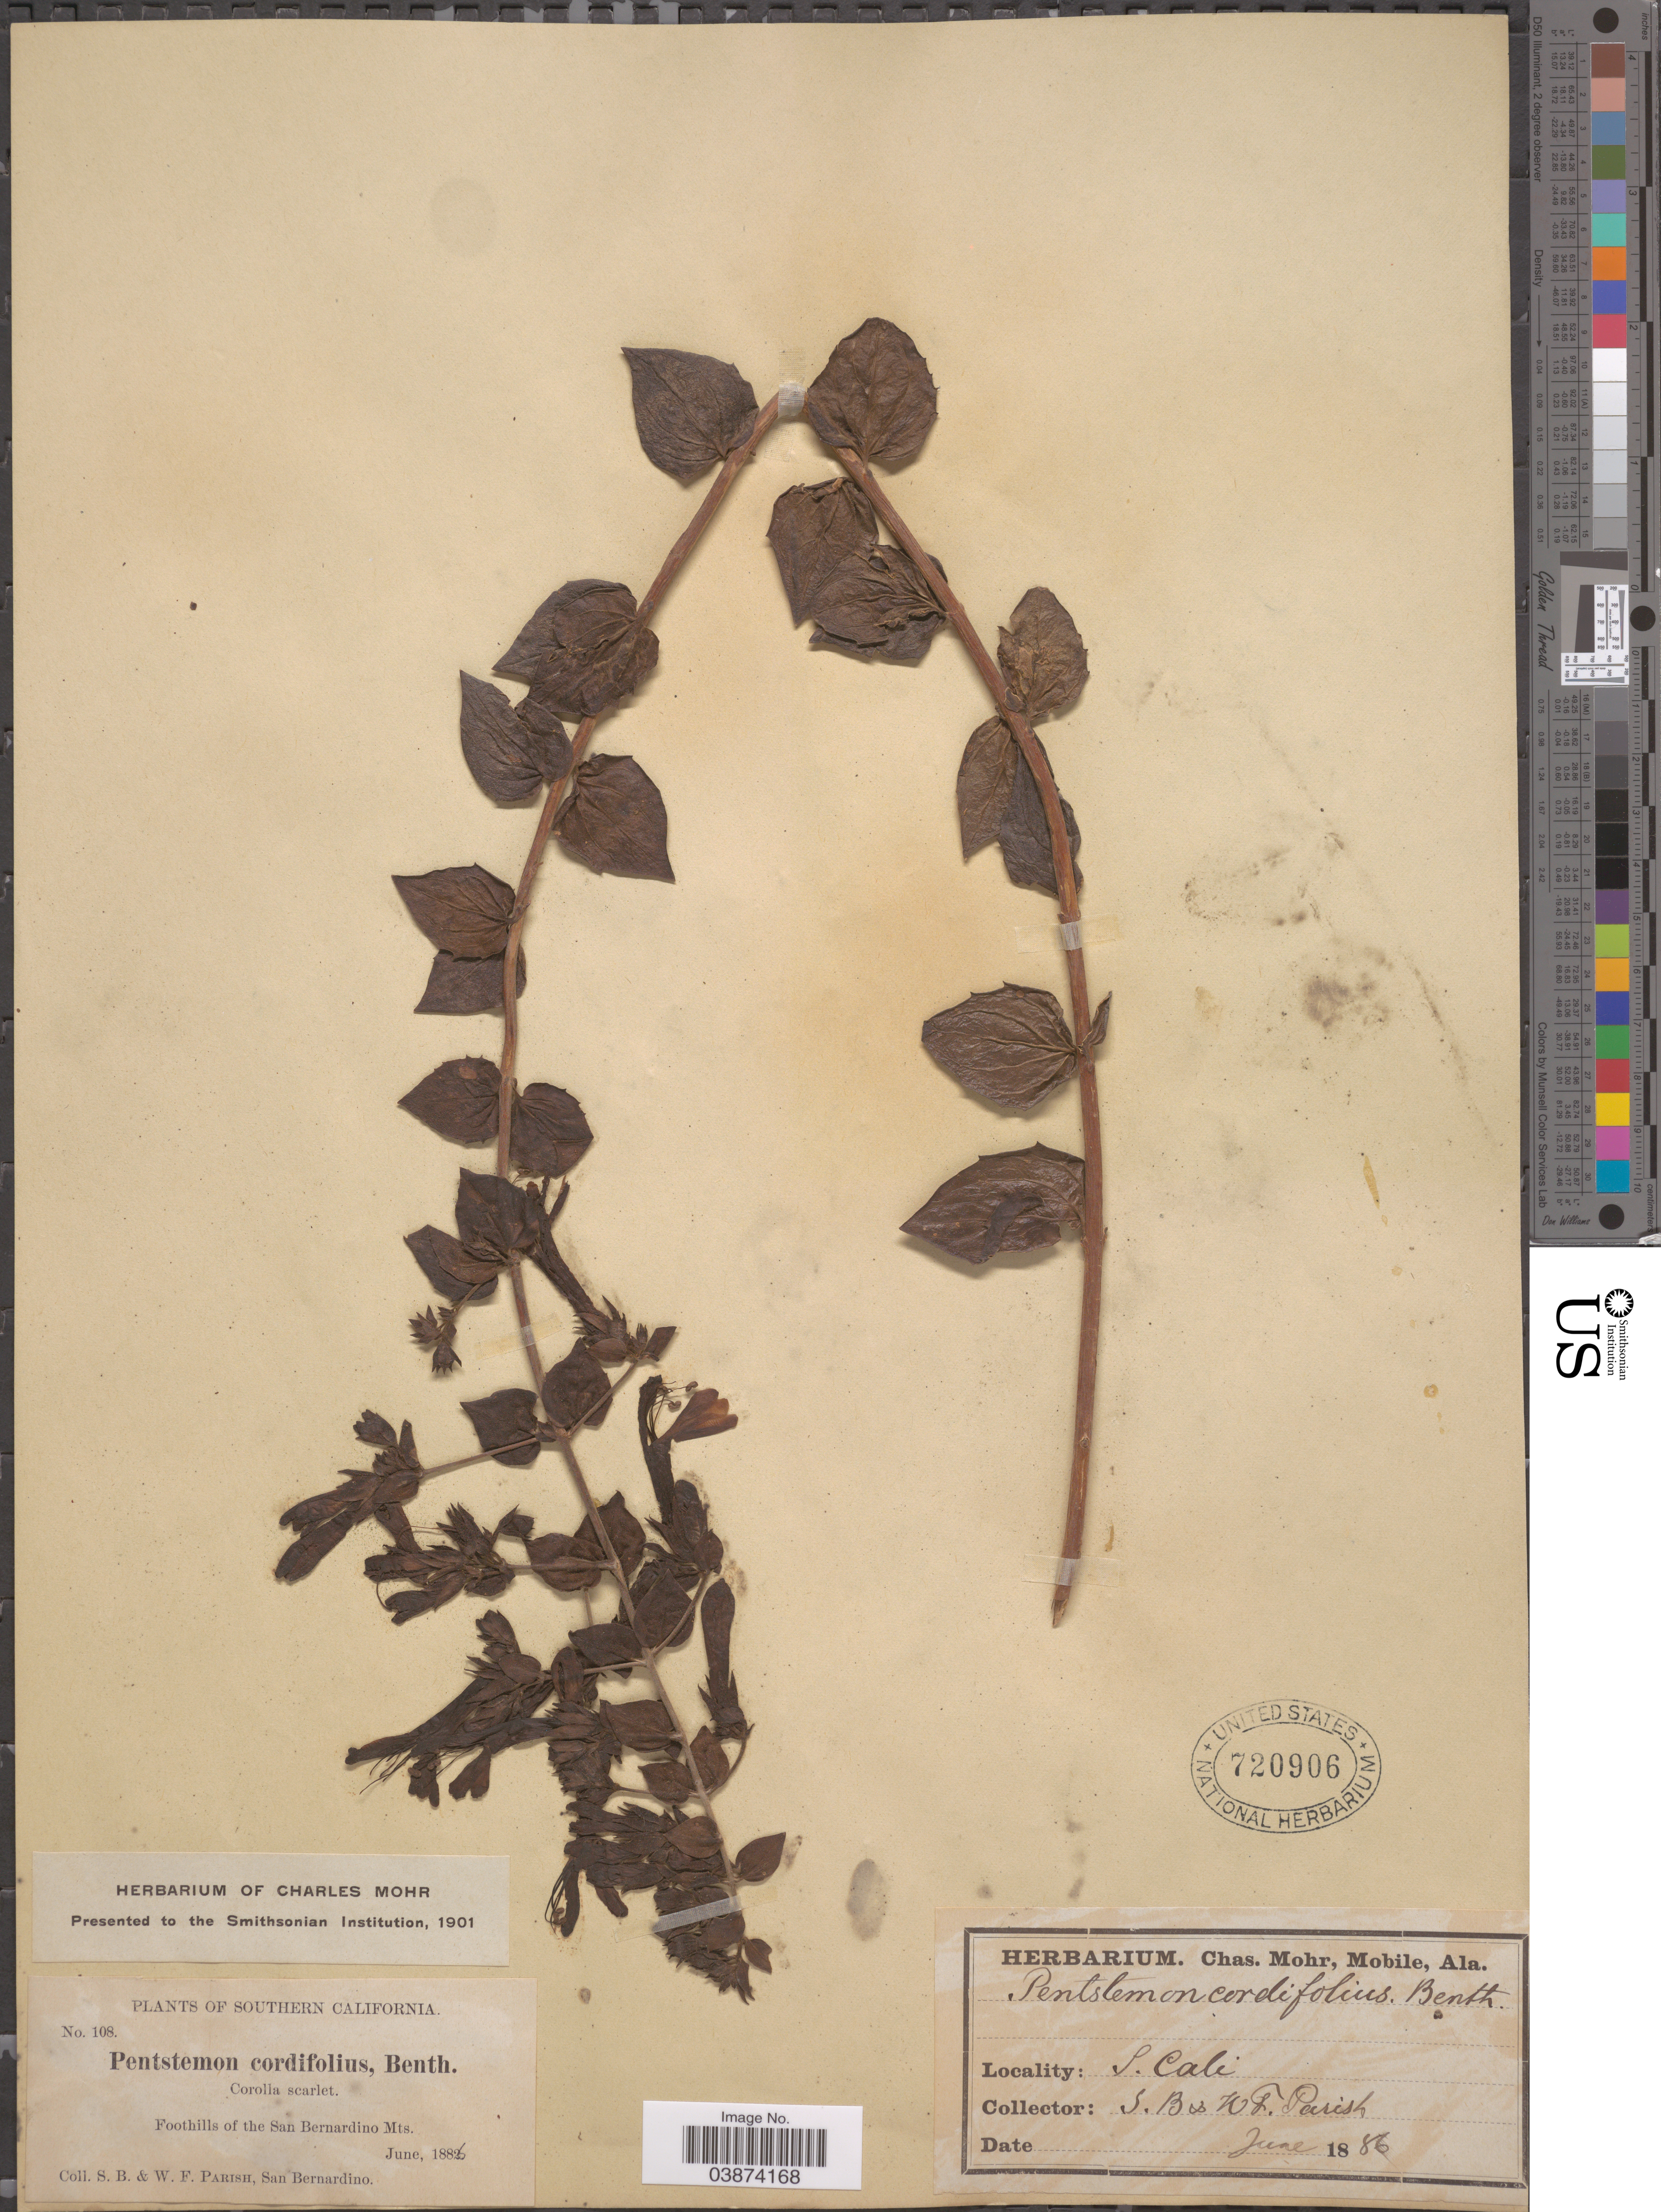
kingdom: Plantae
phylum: Tracheophyta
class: Magnoliopsida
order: Lamiales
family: Plantaginaceae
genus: Penstemon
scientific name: Penstemon cordifolius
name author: Benth.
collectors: S. B. Parish & W. F. Parish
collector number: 108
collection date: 1886-06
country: United States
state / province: California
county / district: San Bernardino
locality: Southern California. Foothills of the San Bernardino Mts.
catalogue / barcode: US 720906